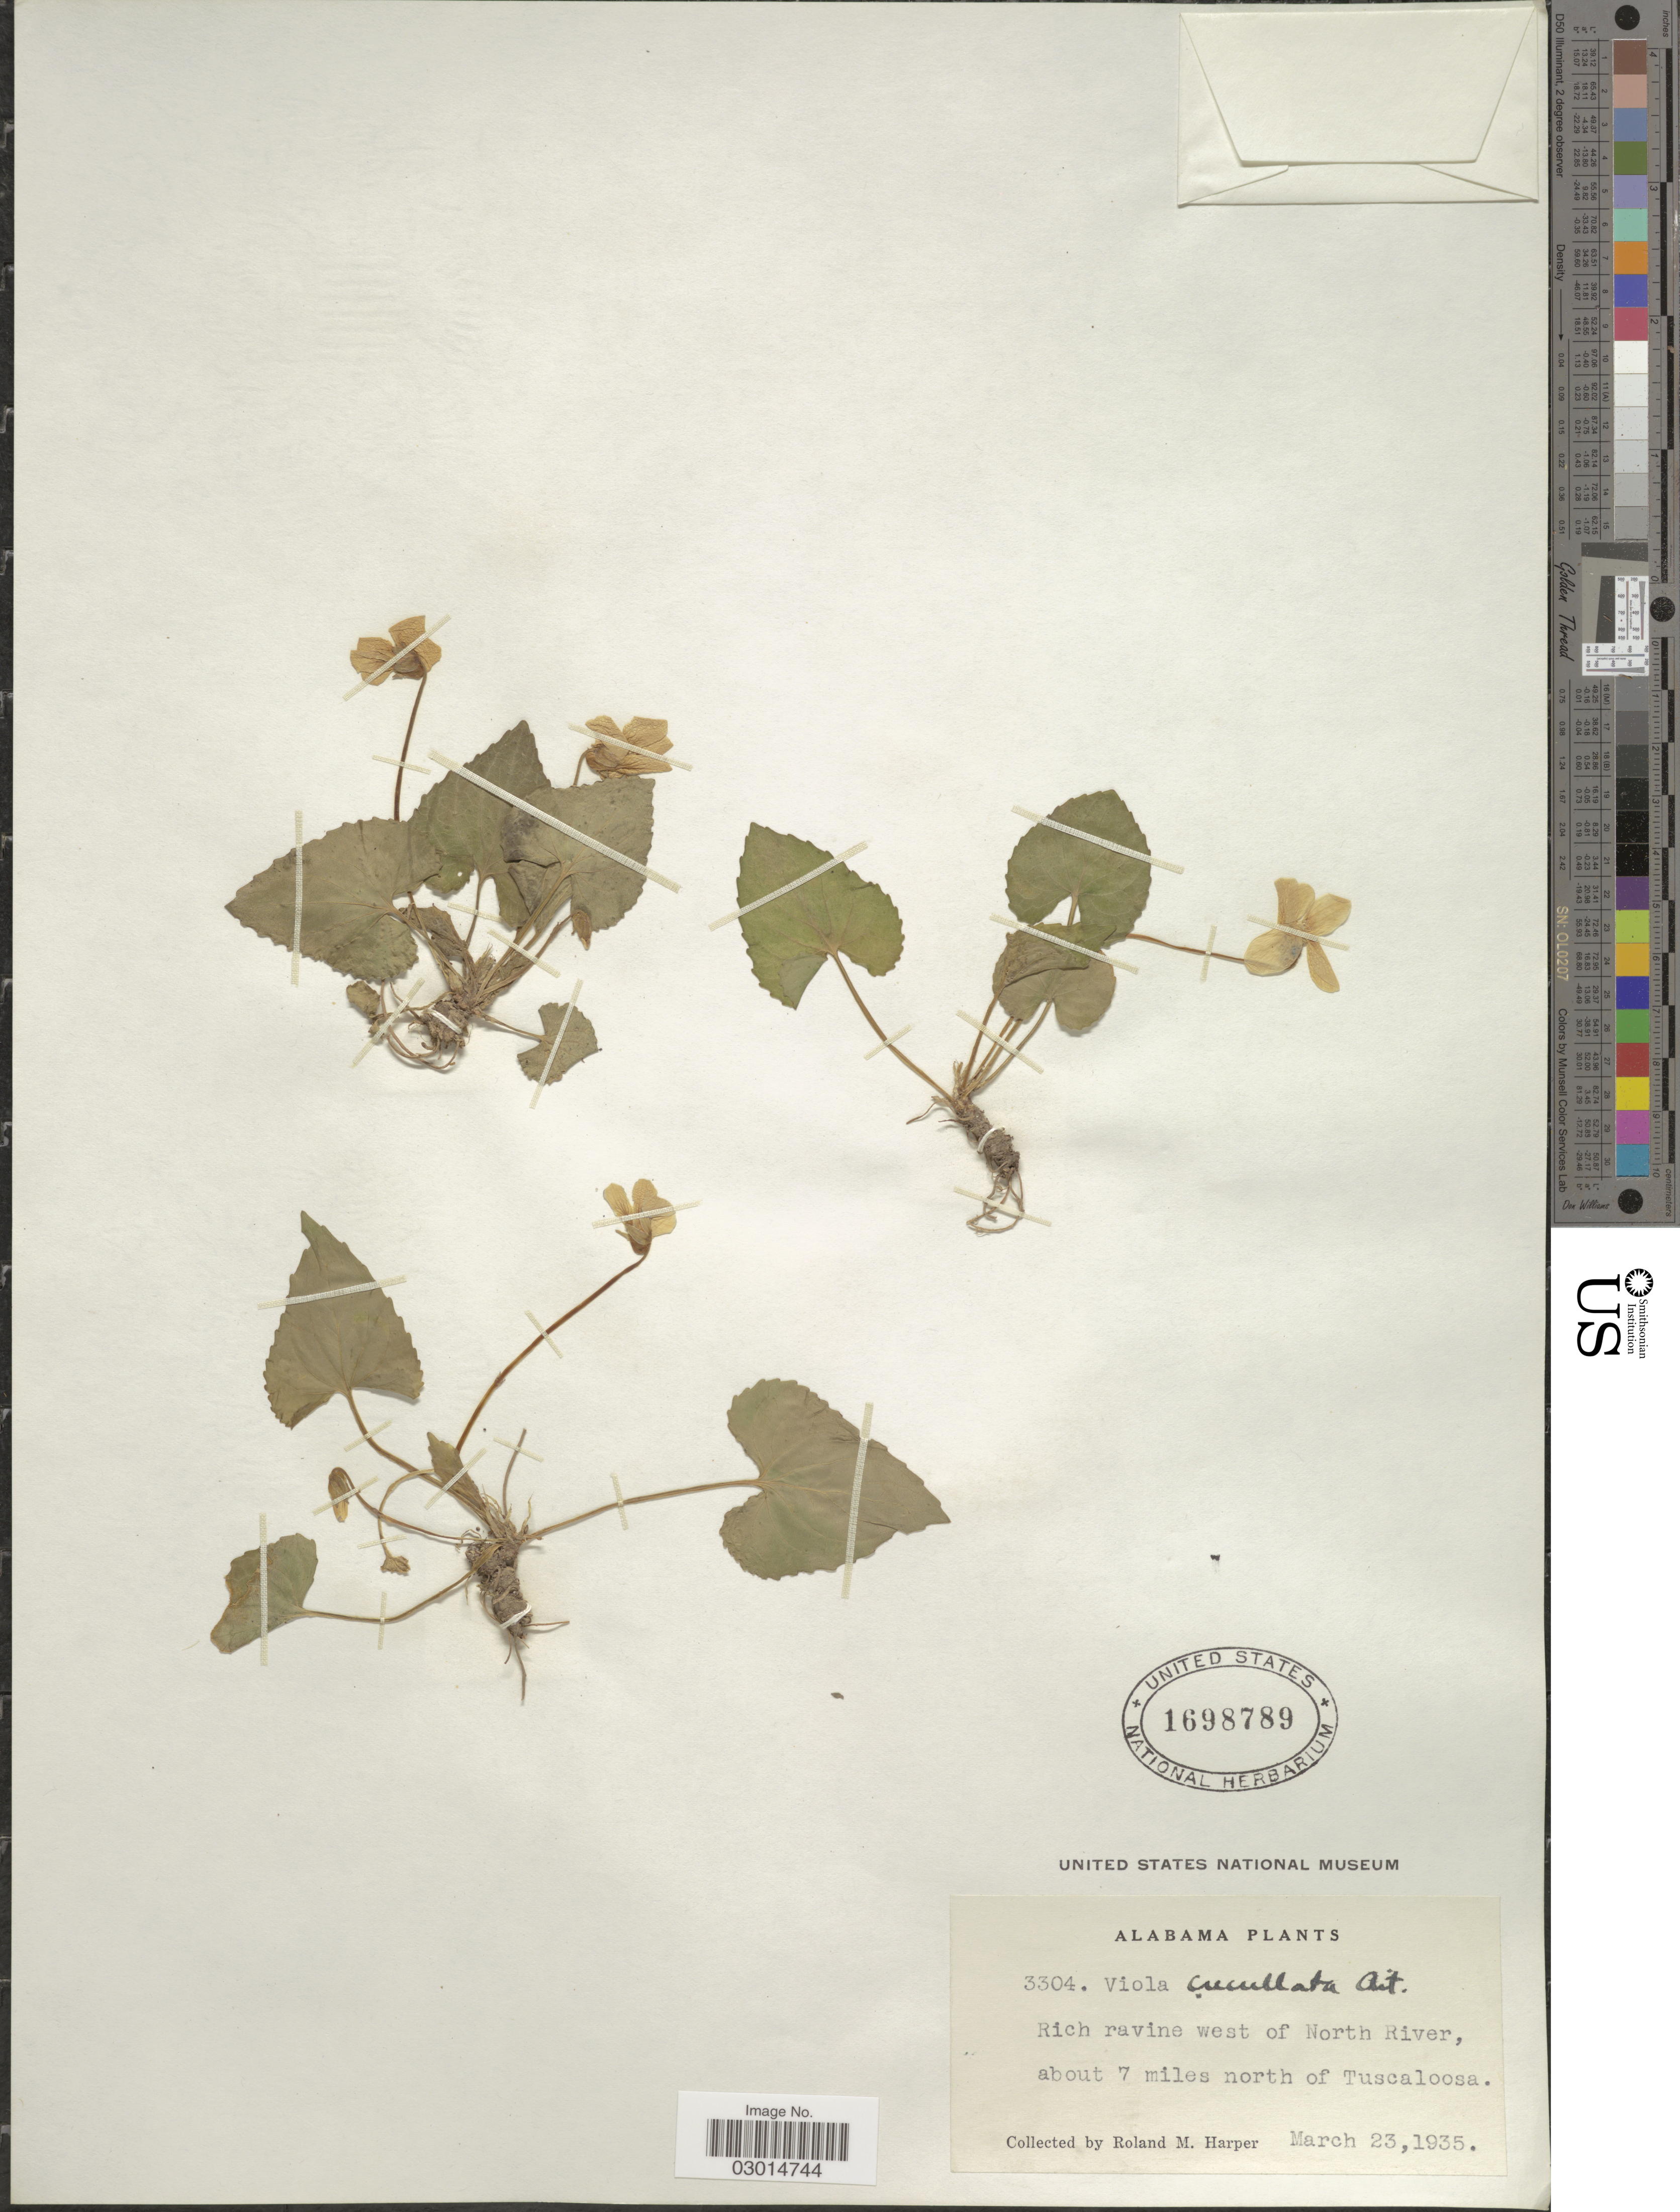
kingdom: Plantae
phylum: Tracheophyta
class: Magnoliopsida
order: Malpighiales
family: Violaceae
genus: Viola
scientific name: Viola cucullata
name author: Aiton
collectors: R. M. Harper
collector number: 3304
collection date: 1935-03-23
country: United States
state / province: Alabama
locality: Rich ravine west of North River, about 7 miles north of Tuscaloosa.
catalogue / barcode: US 1698789